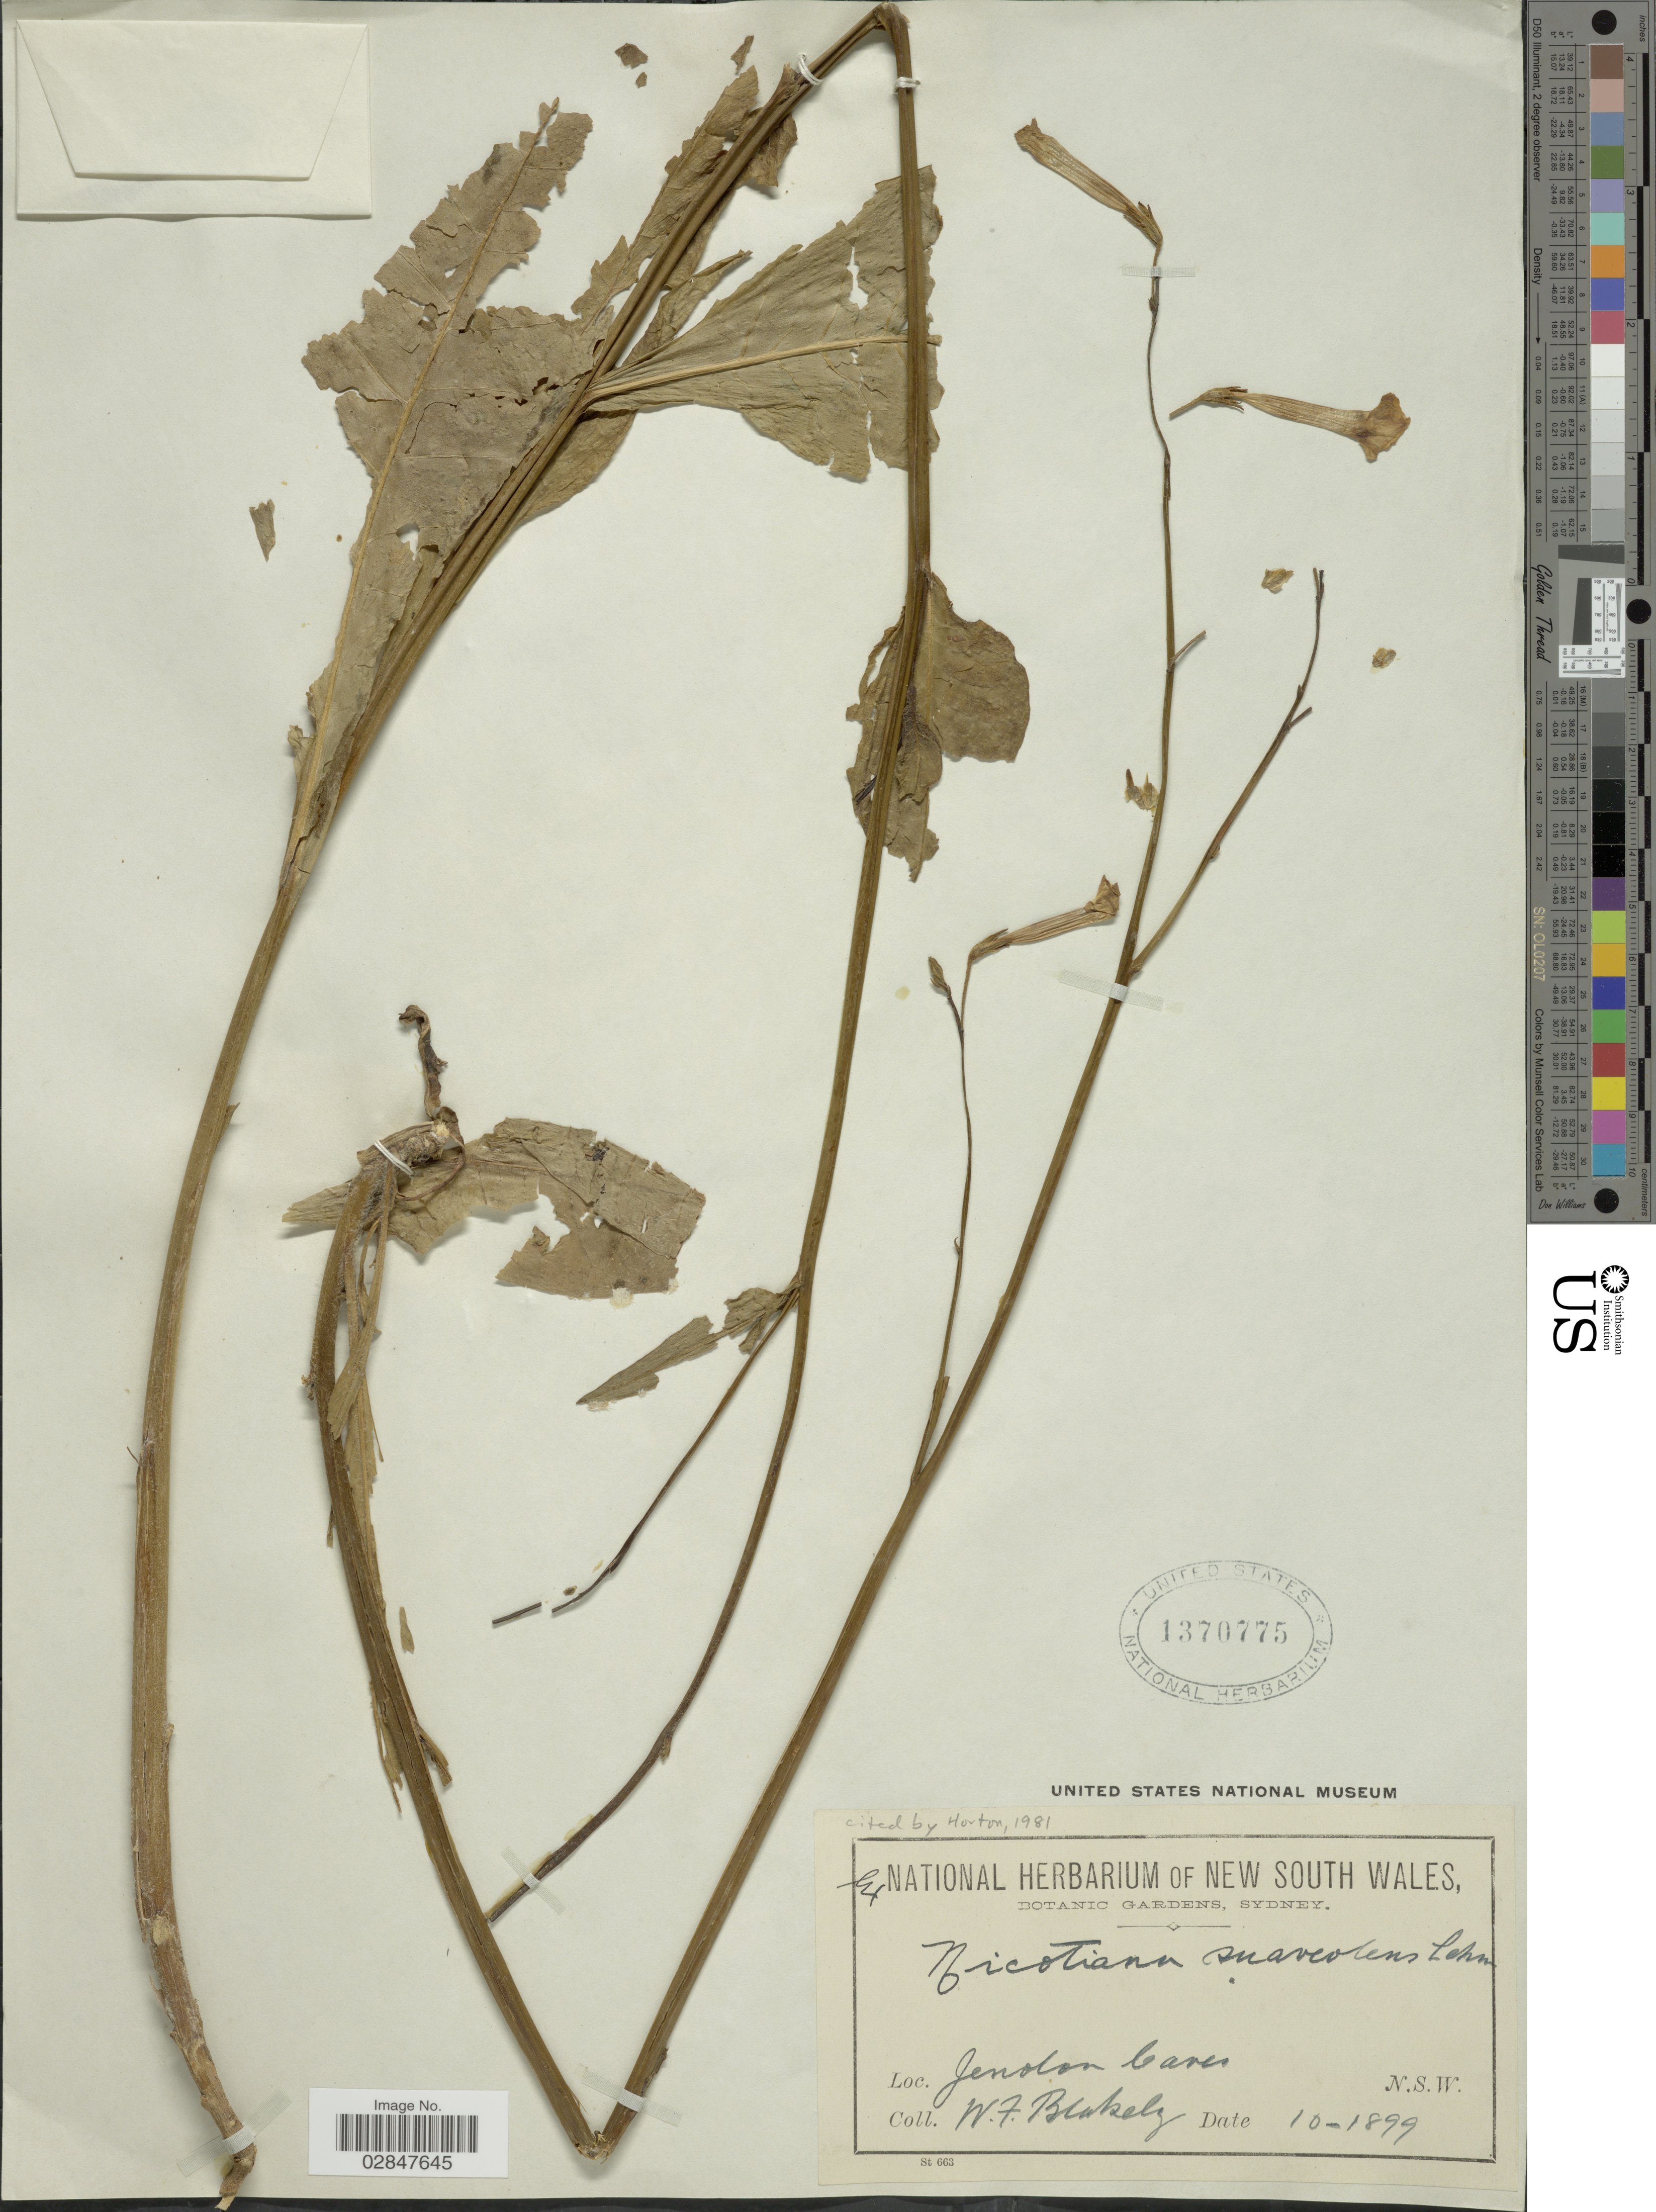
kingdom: Plantae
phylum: Tracheophyta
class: Magnoliopsida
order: Solanales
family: Solanaceae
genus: Nicotiana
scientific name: Nicotiana suaveolens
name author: Lehm.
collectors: W. Blakely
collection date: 1899-10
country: Australia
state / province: New South Wales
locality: Jendon Caves. N.S.W.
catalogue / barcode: US 1370775